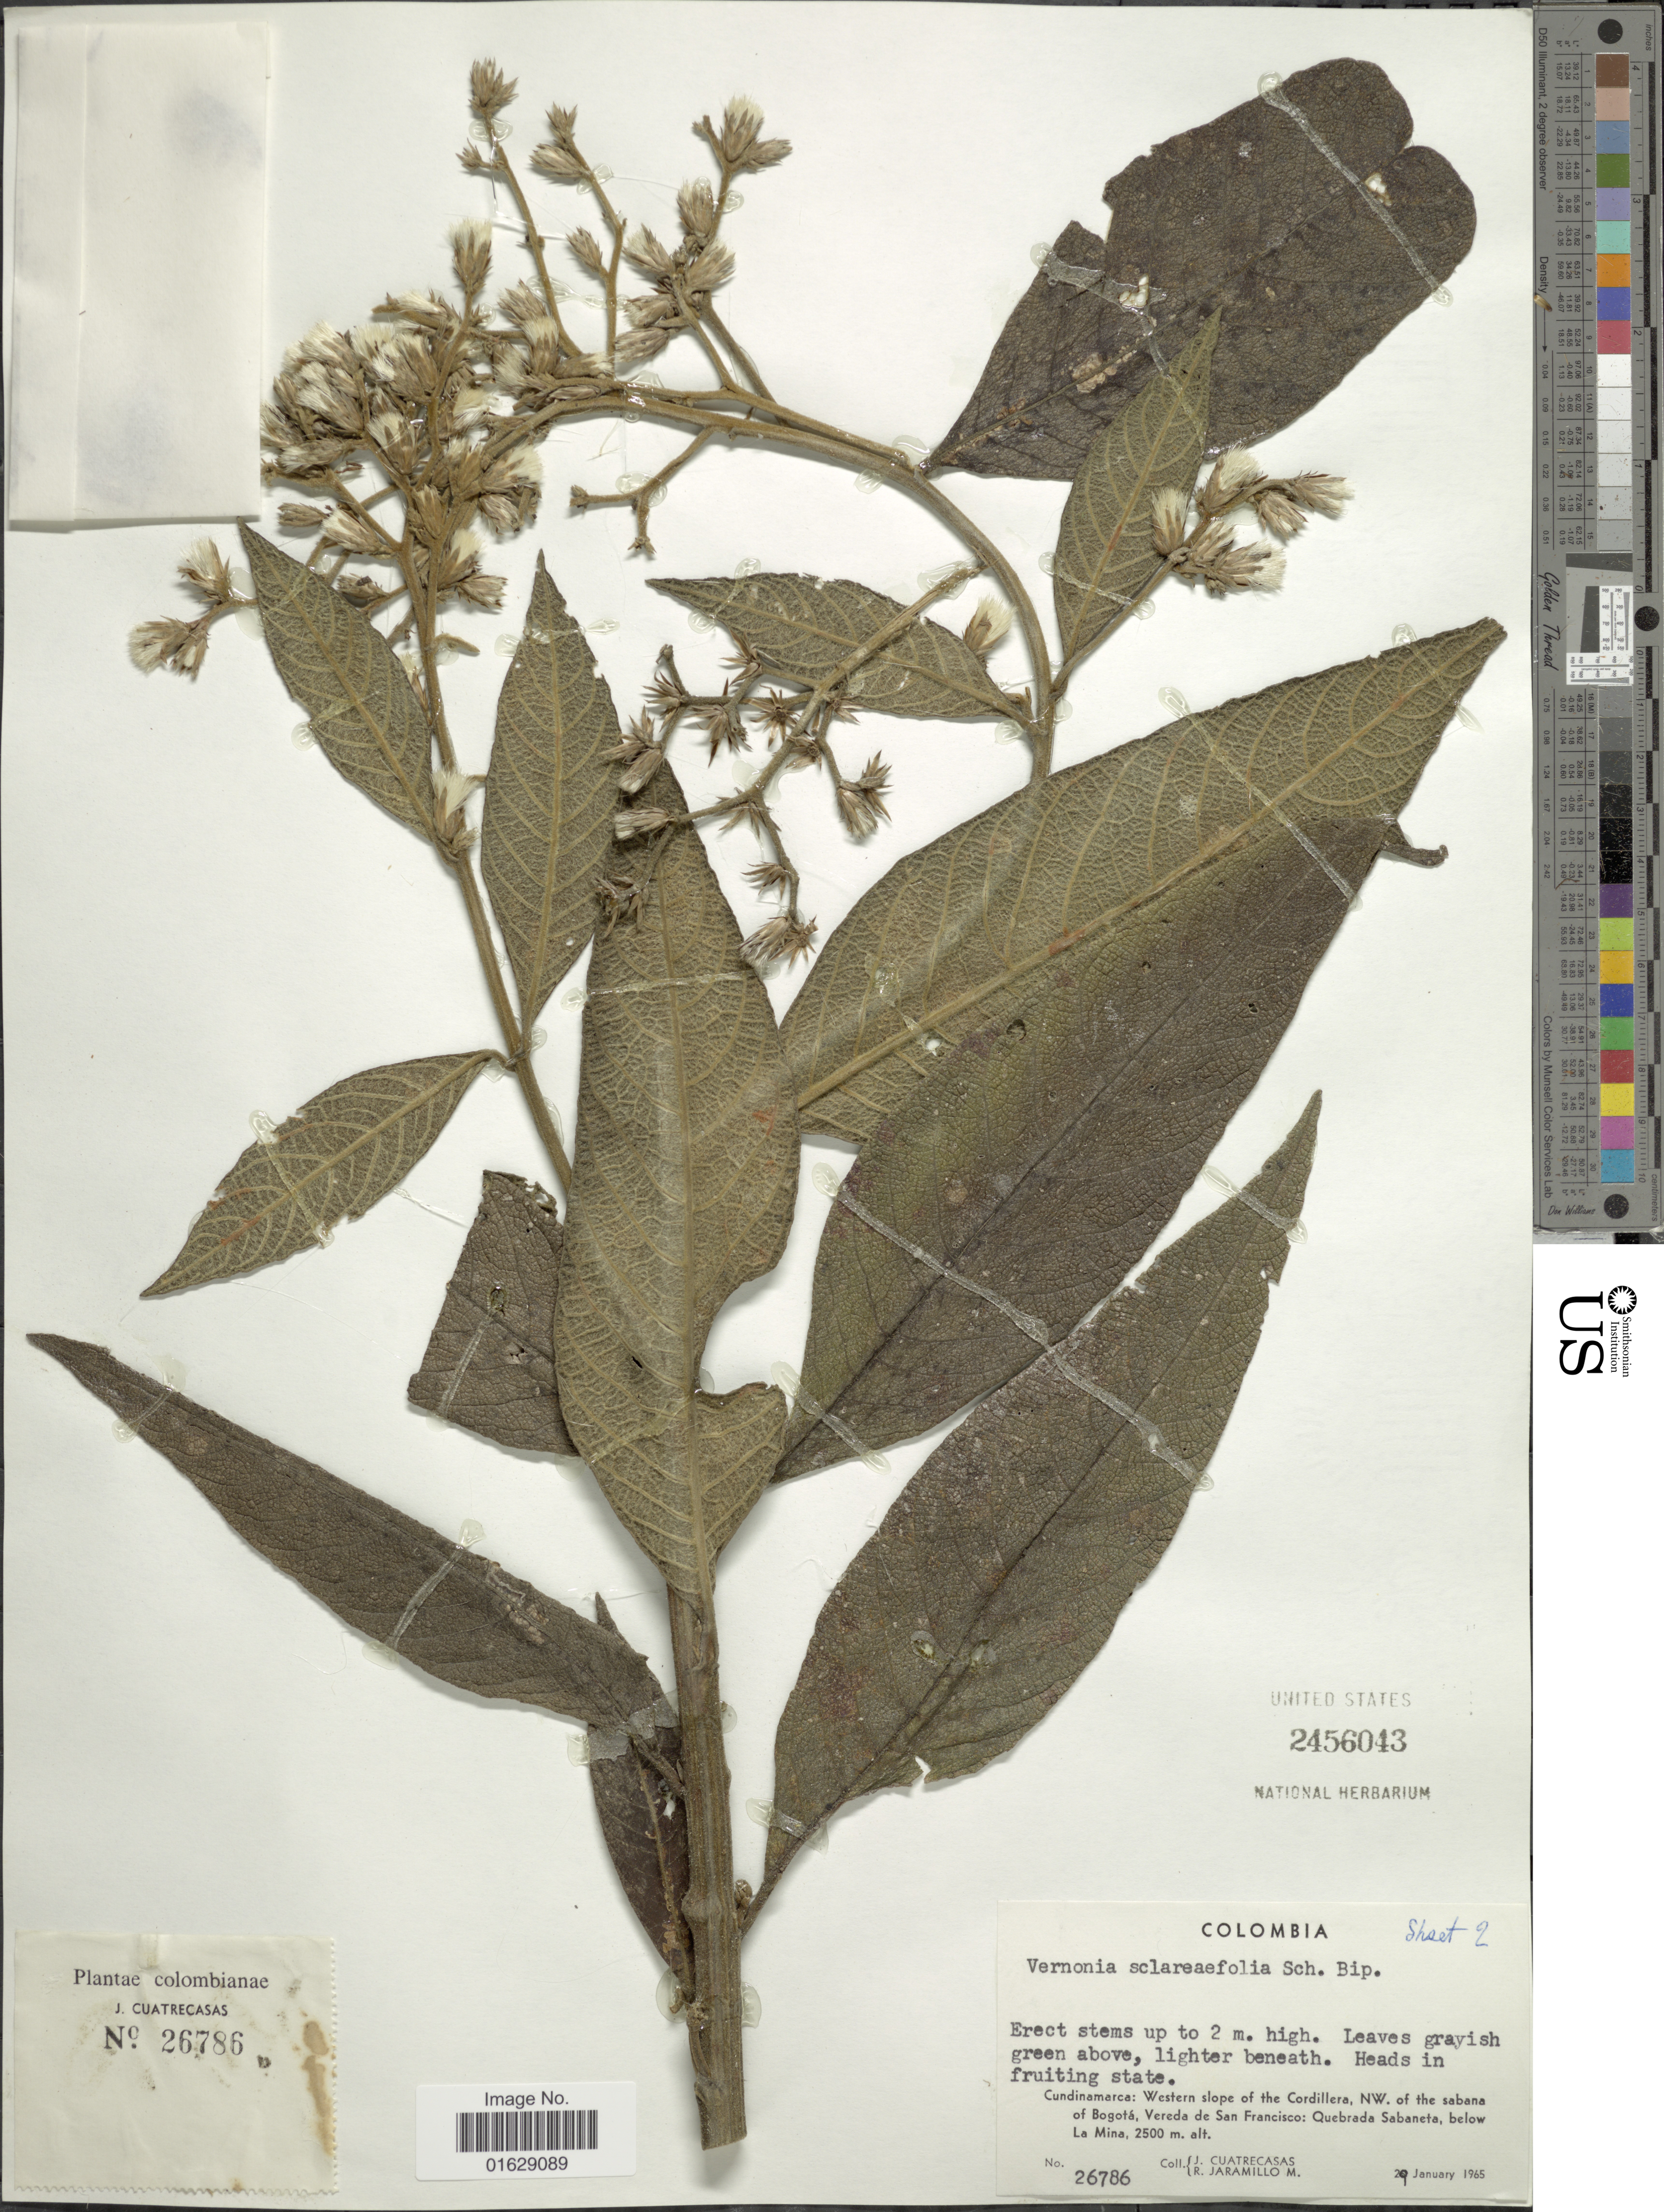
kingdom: Plantae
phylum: Tracheophyta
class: Magnoliopsida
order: Asterales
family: Asteraceae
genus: Lepidaploa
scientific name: Lepidaploa sclareaefolia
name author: (Sch. Bip.) H. Rob.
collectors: J. Cuatrecasas & R. Jaramillo M.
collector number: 26786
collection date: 1965-05-29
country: Colombia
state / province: Cundinamarca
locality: Western slope of the Cordillera, NW. of the sabana of Bogota, Vereda de San Francisco: Quebrada Sabaneto, below La Mina.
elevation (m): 2500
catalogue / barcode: US 2456043